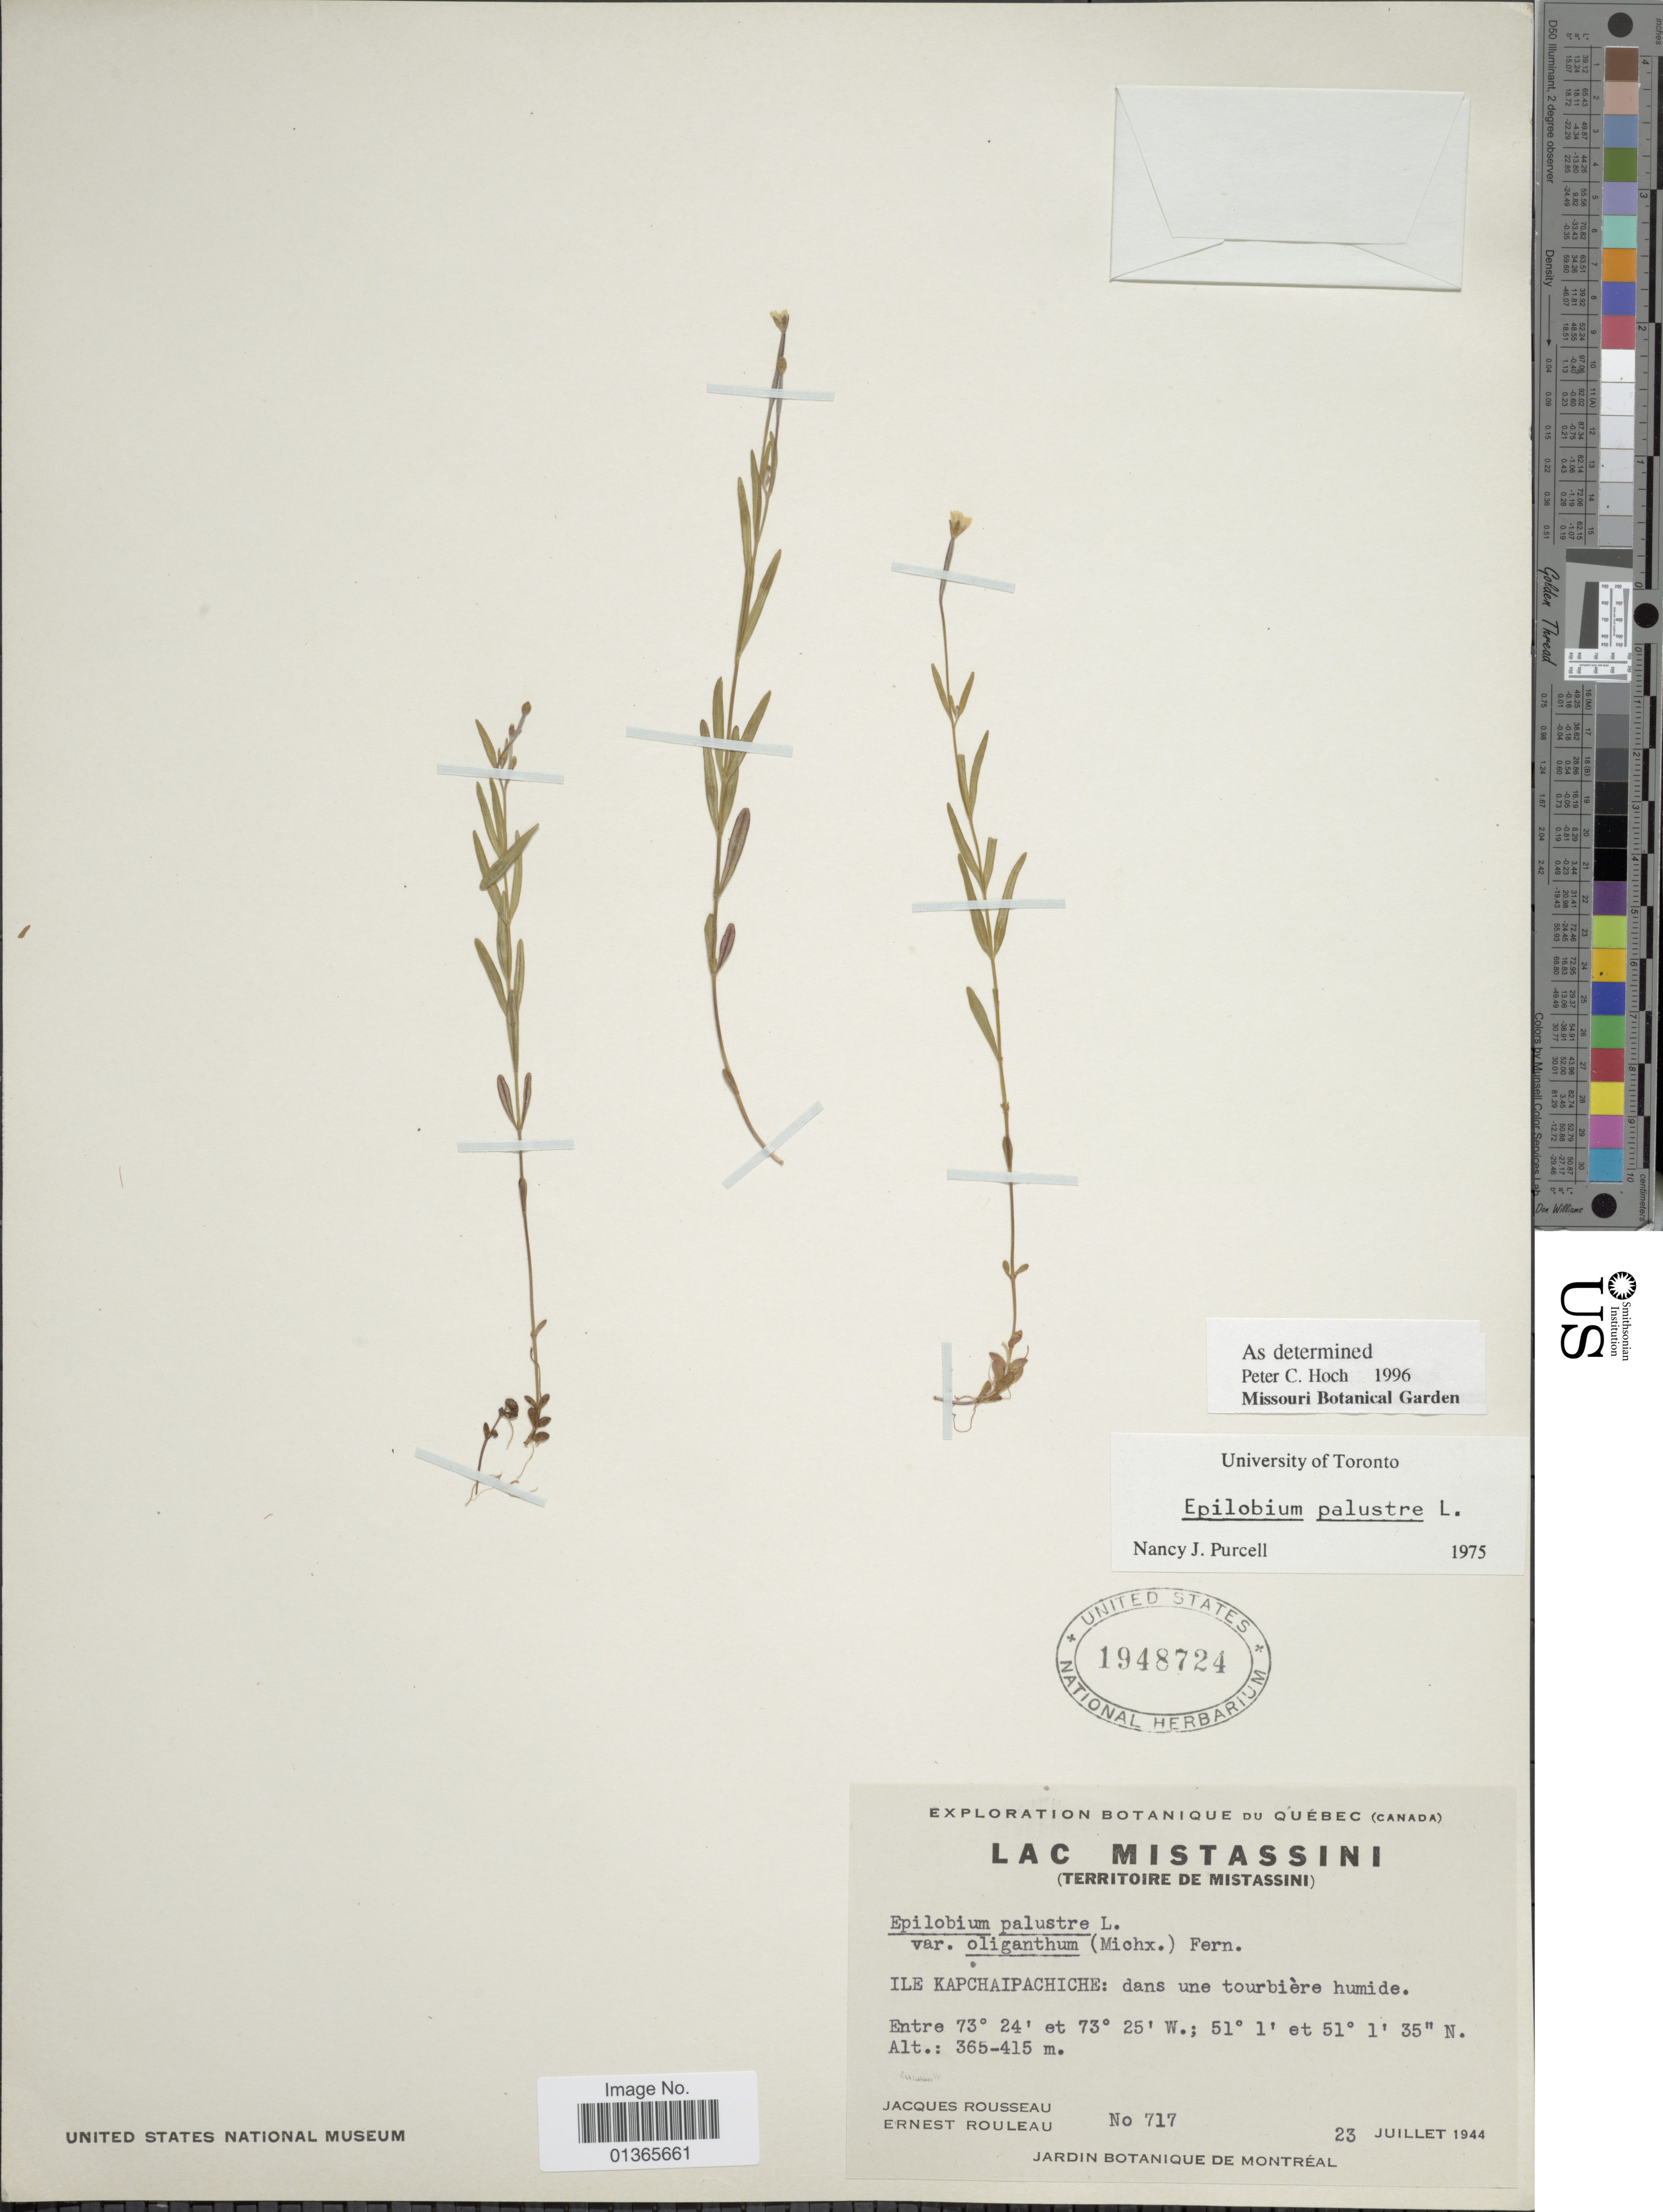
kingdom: Plantae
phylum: Tracheophyta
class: Magnoliopsida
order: Myrtales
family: Onagraceae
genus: Epilobium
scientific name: Epilobium palustre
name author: L.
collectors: J. Rousseau & J. Rouleau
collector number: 717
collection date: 1944-07-23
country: Canada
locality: Lac Mistassini (Territoire de Mistassini). Ile Kapchaipachiche: dans une tourbière humide.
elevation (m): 365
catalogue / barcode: US 1948724